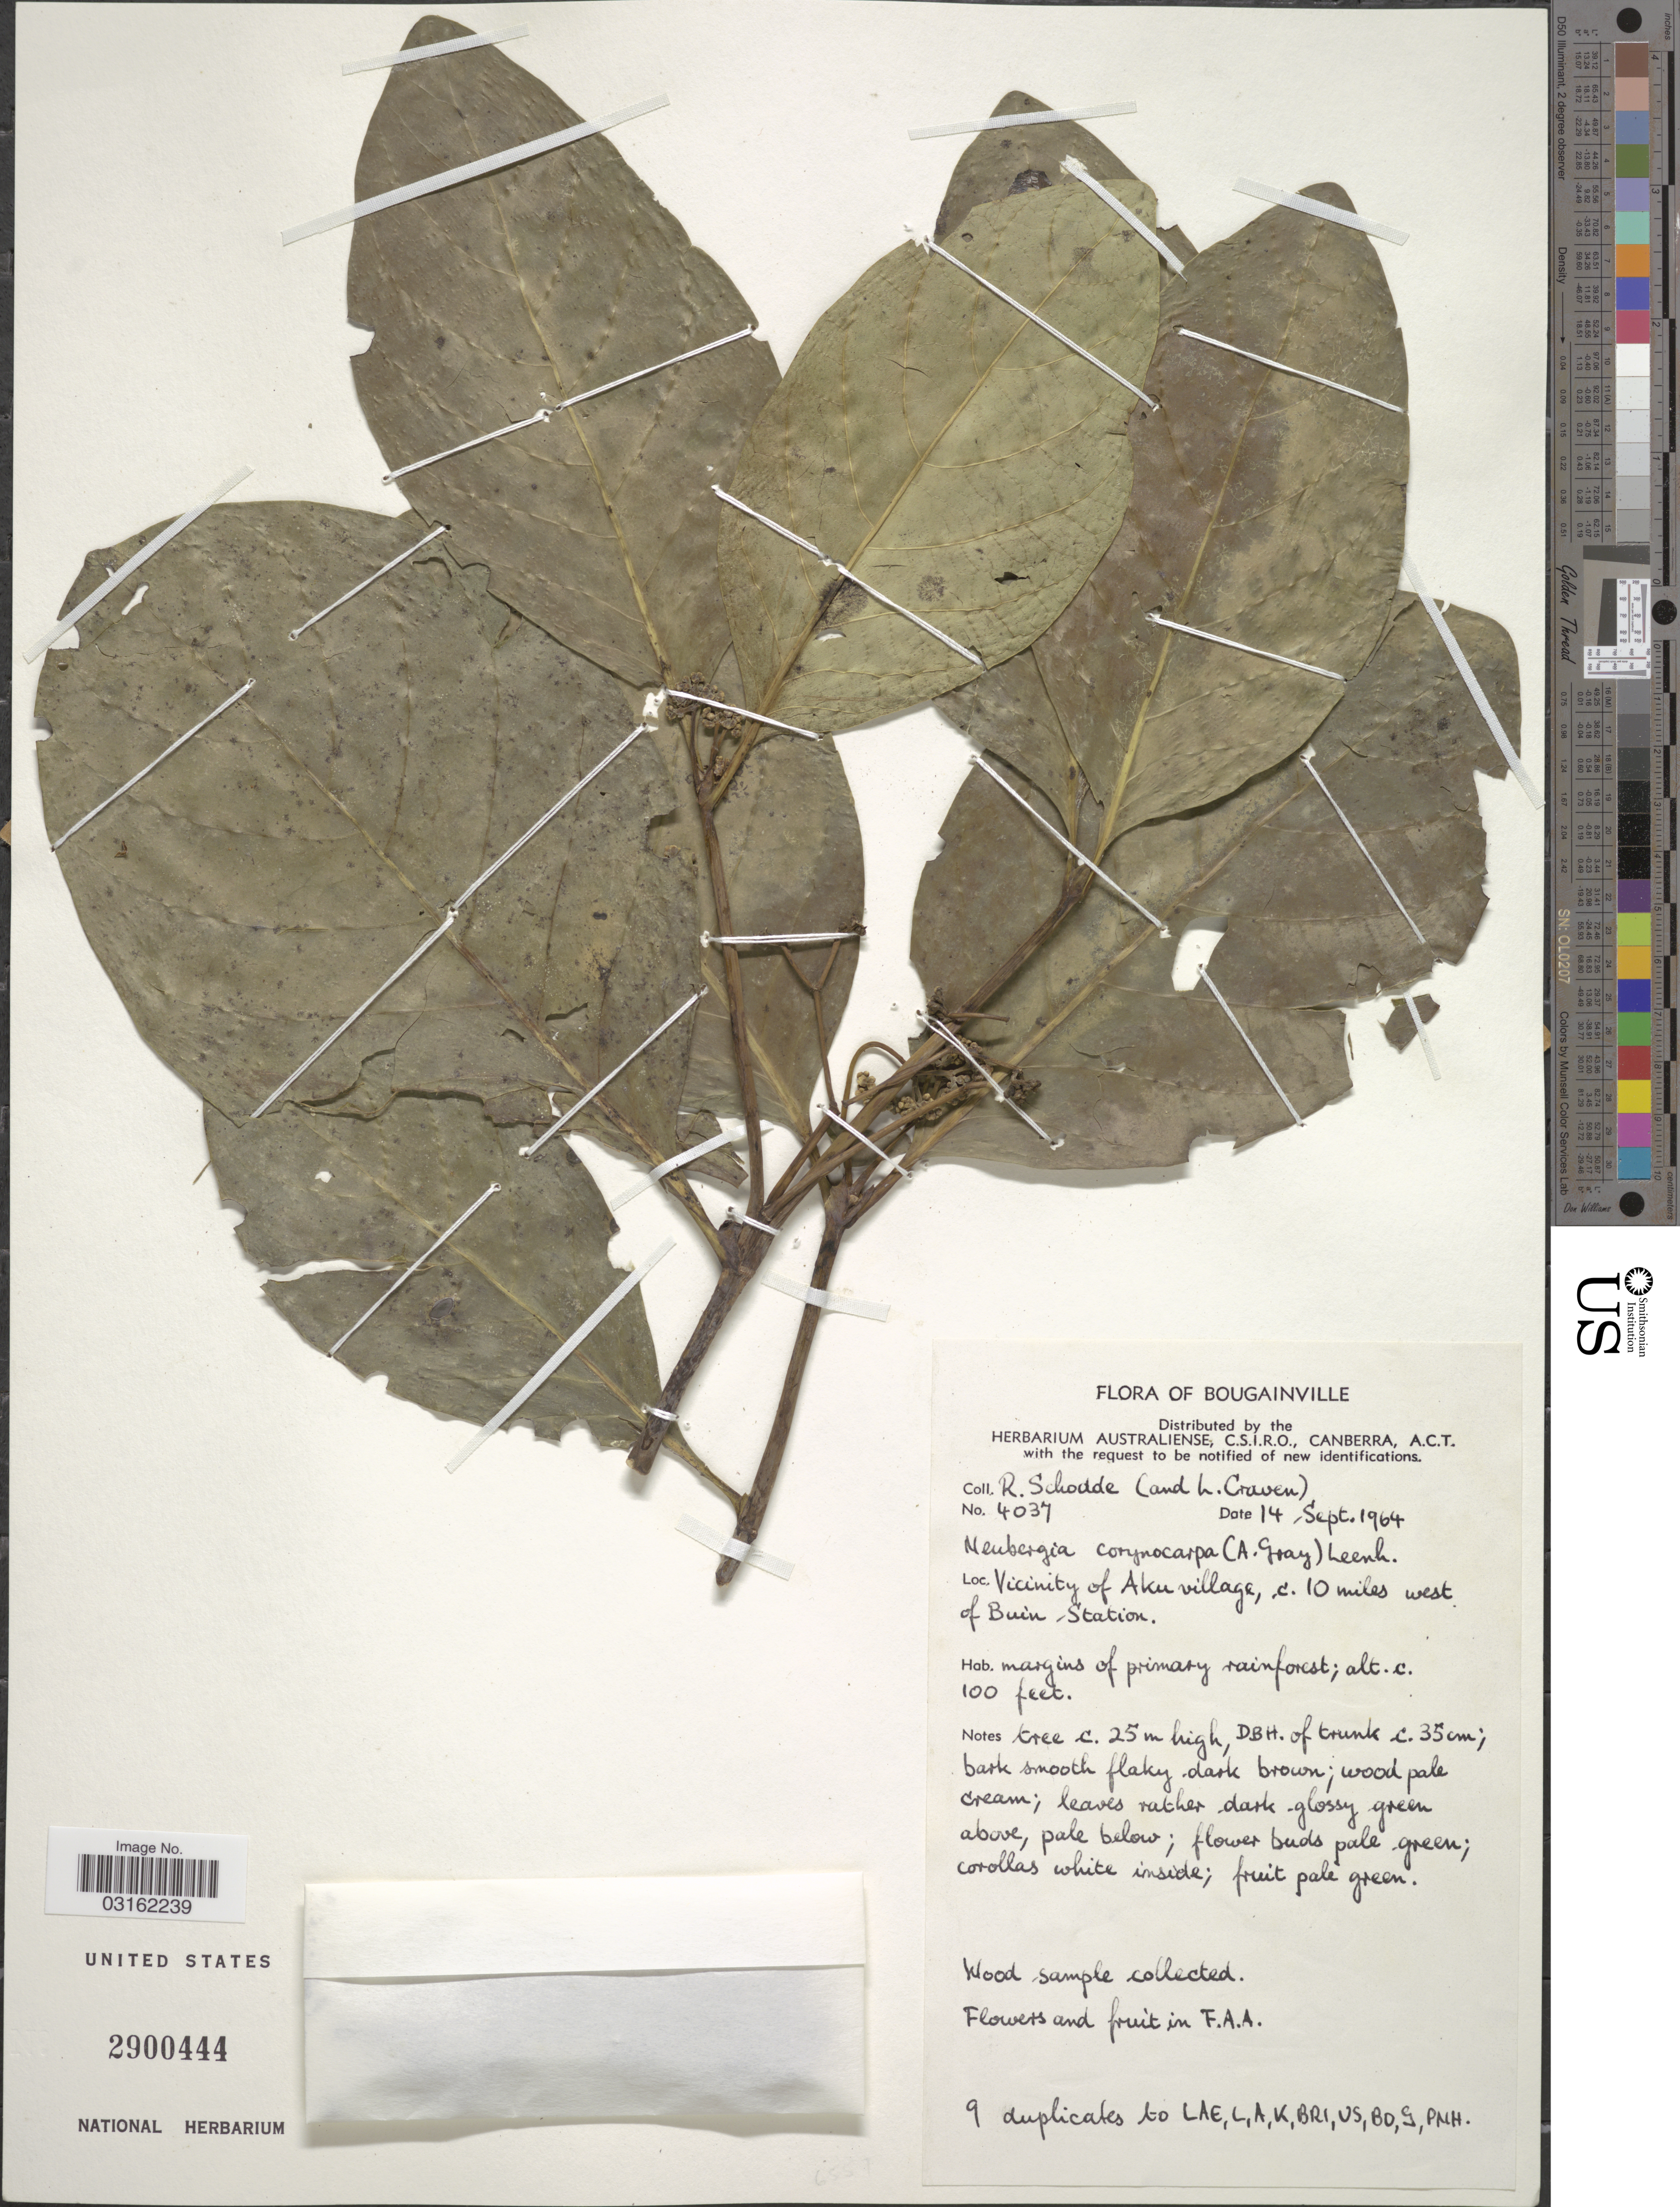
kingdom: Plantae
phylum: Tracheophyta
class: Magnoliopsida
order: Gentianales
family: Loganiaceae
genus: Neuburgia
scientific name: Neuburgia corynocarpa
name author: (A. Gray) Leenh.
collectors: R. Schodde & L. Craven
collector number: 4037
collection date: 1964-09-14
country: Papua New Guinea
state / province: Bougainville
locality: Vicinity of Aku village, c. 10 miles west of Buin Station.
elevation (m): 30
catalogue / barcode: US 2900444